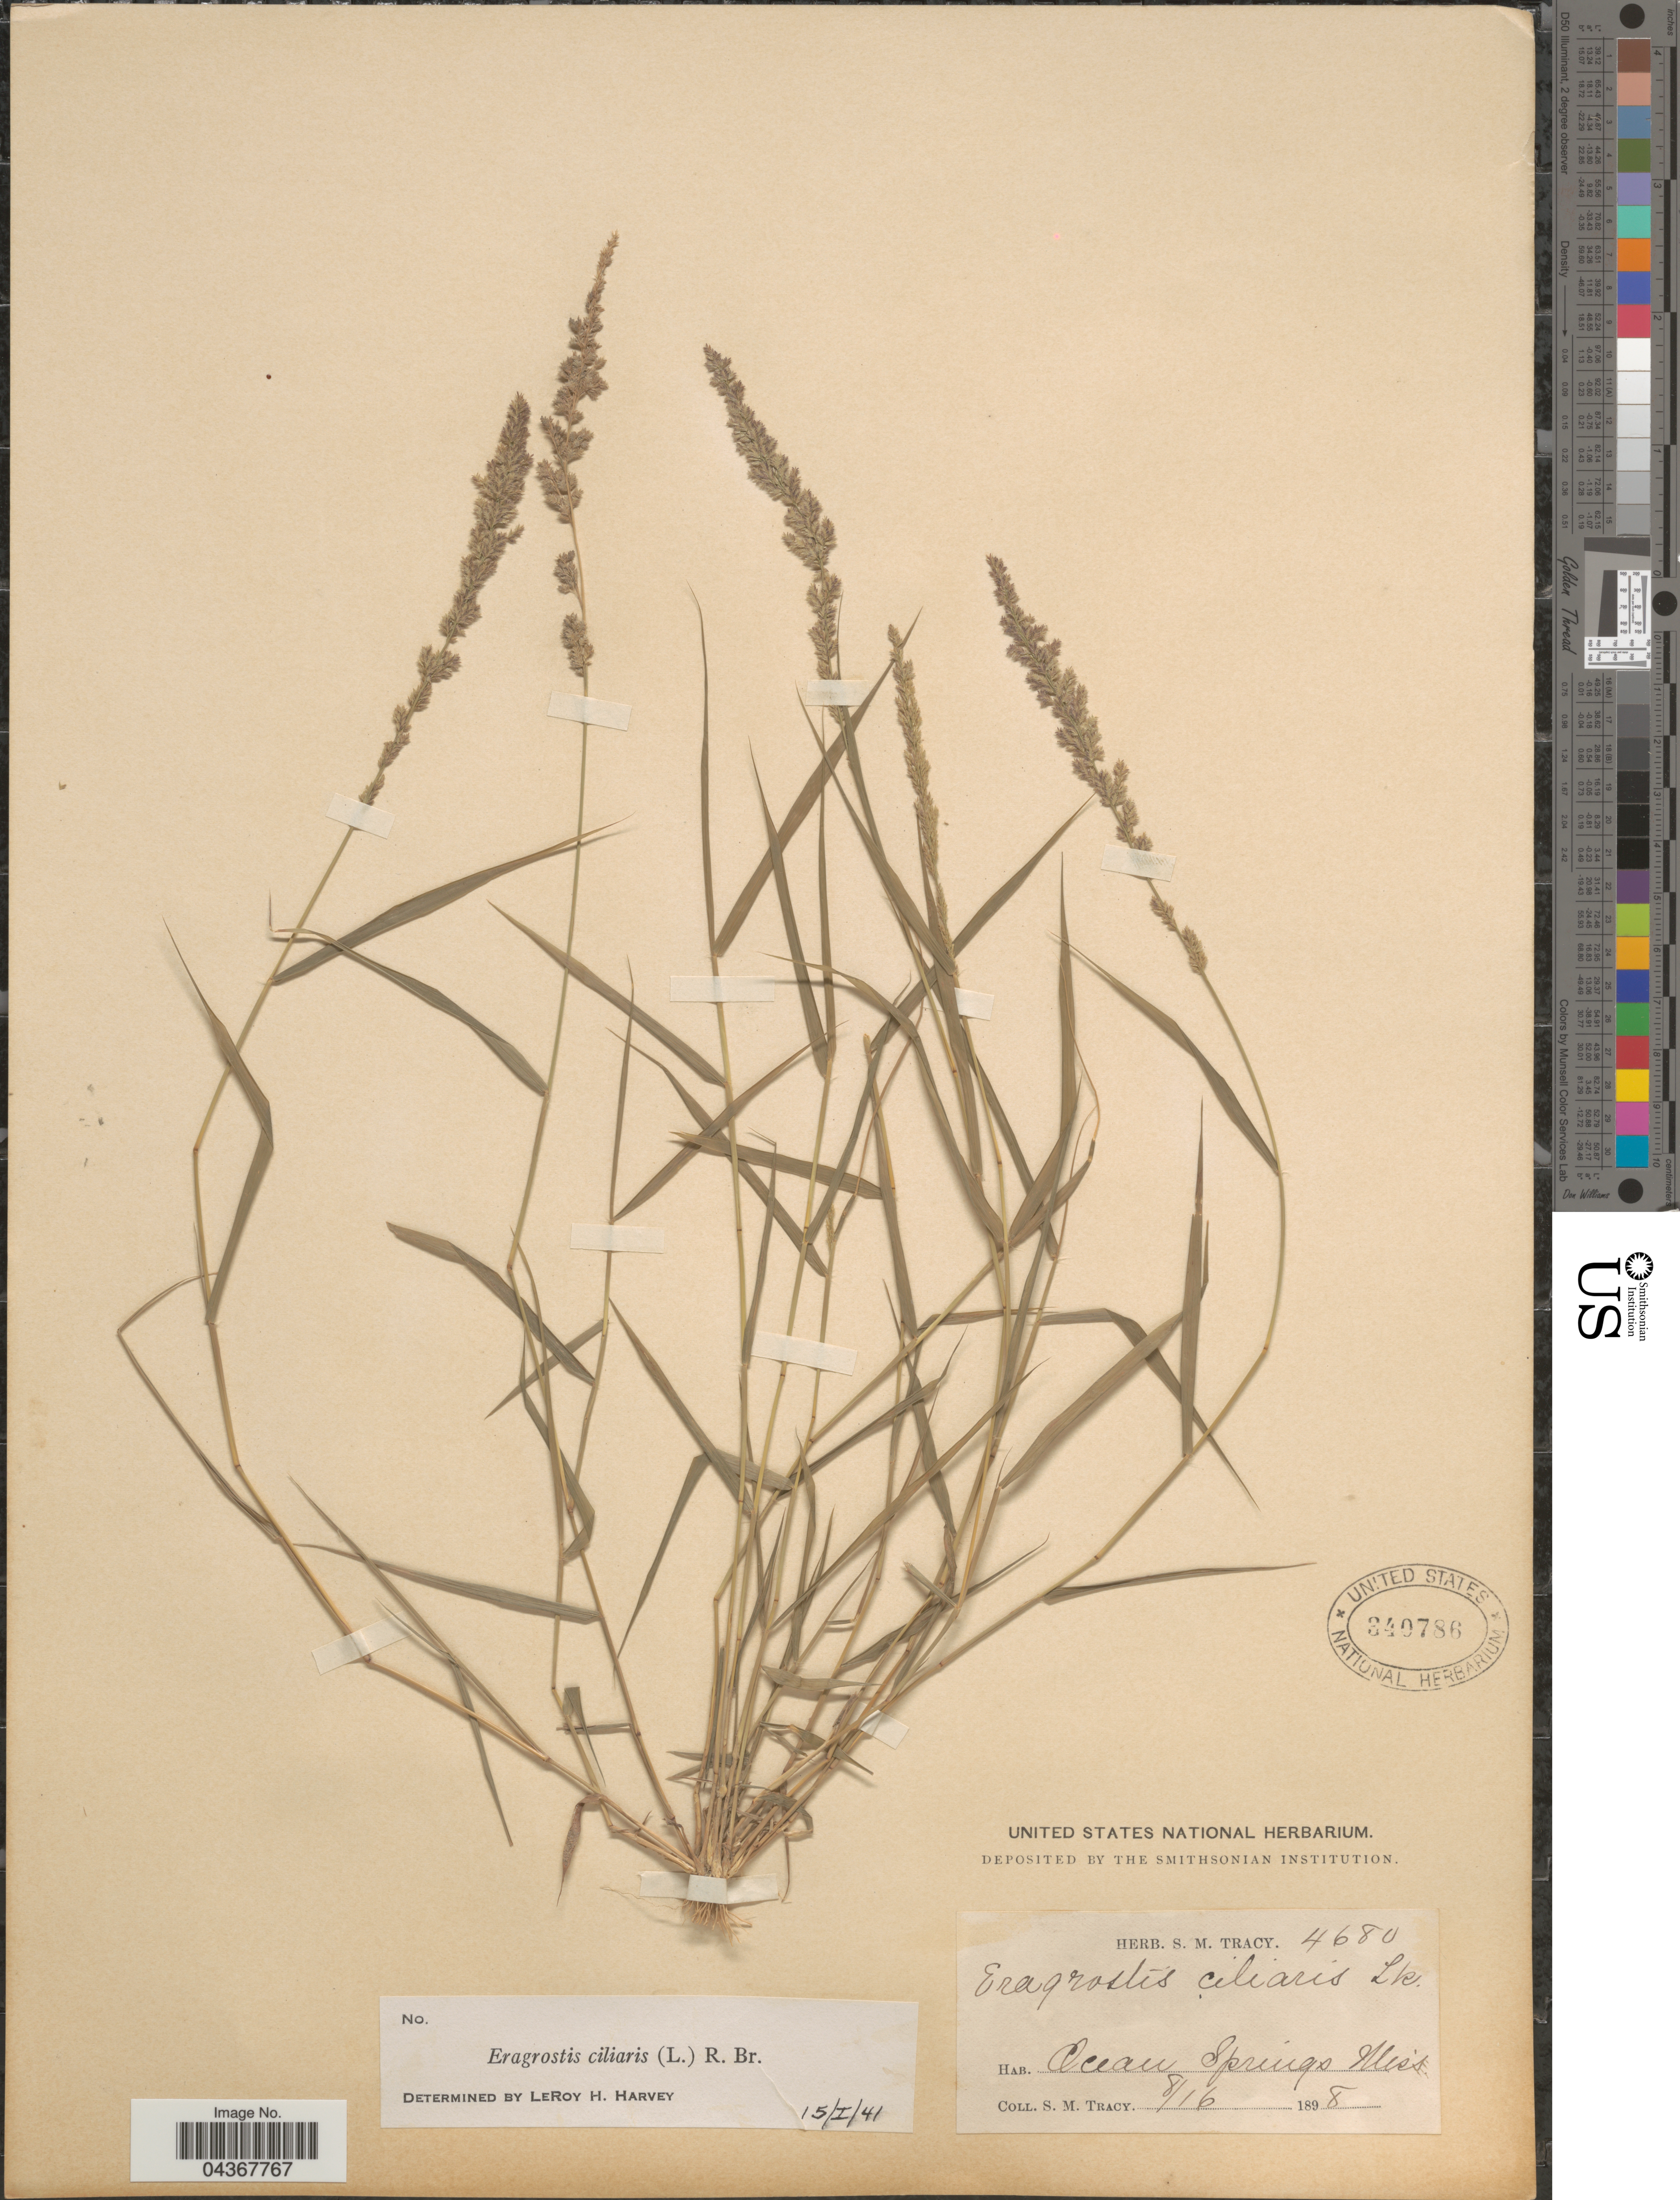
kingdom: Plantae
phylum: Tracheophyta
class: Liliopsida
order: Poales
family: Poaceae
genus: Eragrostis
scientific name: Eragrostis ciliaris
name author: (L.) R. Br.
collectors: S. M. Tracy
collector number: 4680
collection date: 1898-08-16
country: United States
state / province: Mississippi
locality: Ocean Springs.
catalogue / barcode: US 340786